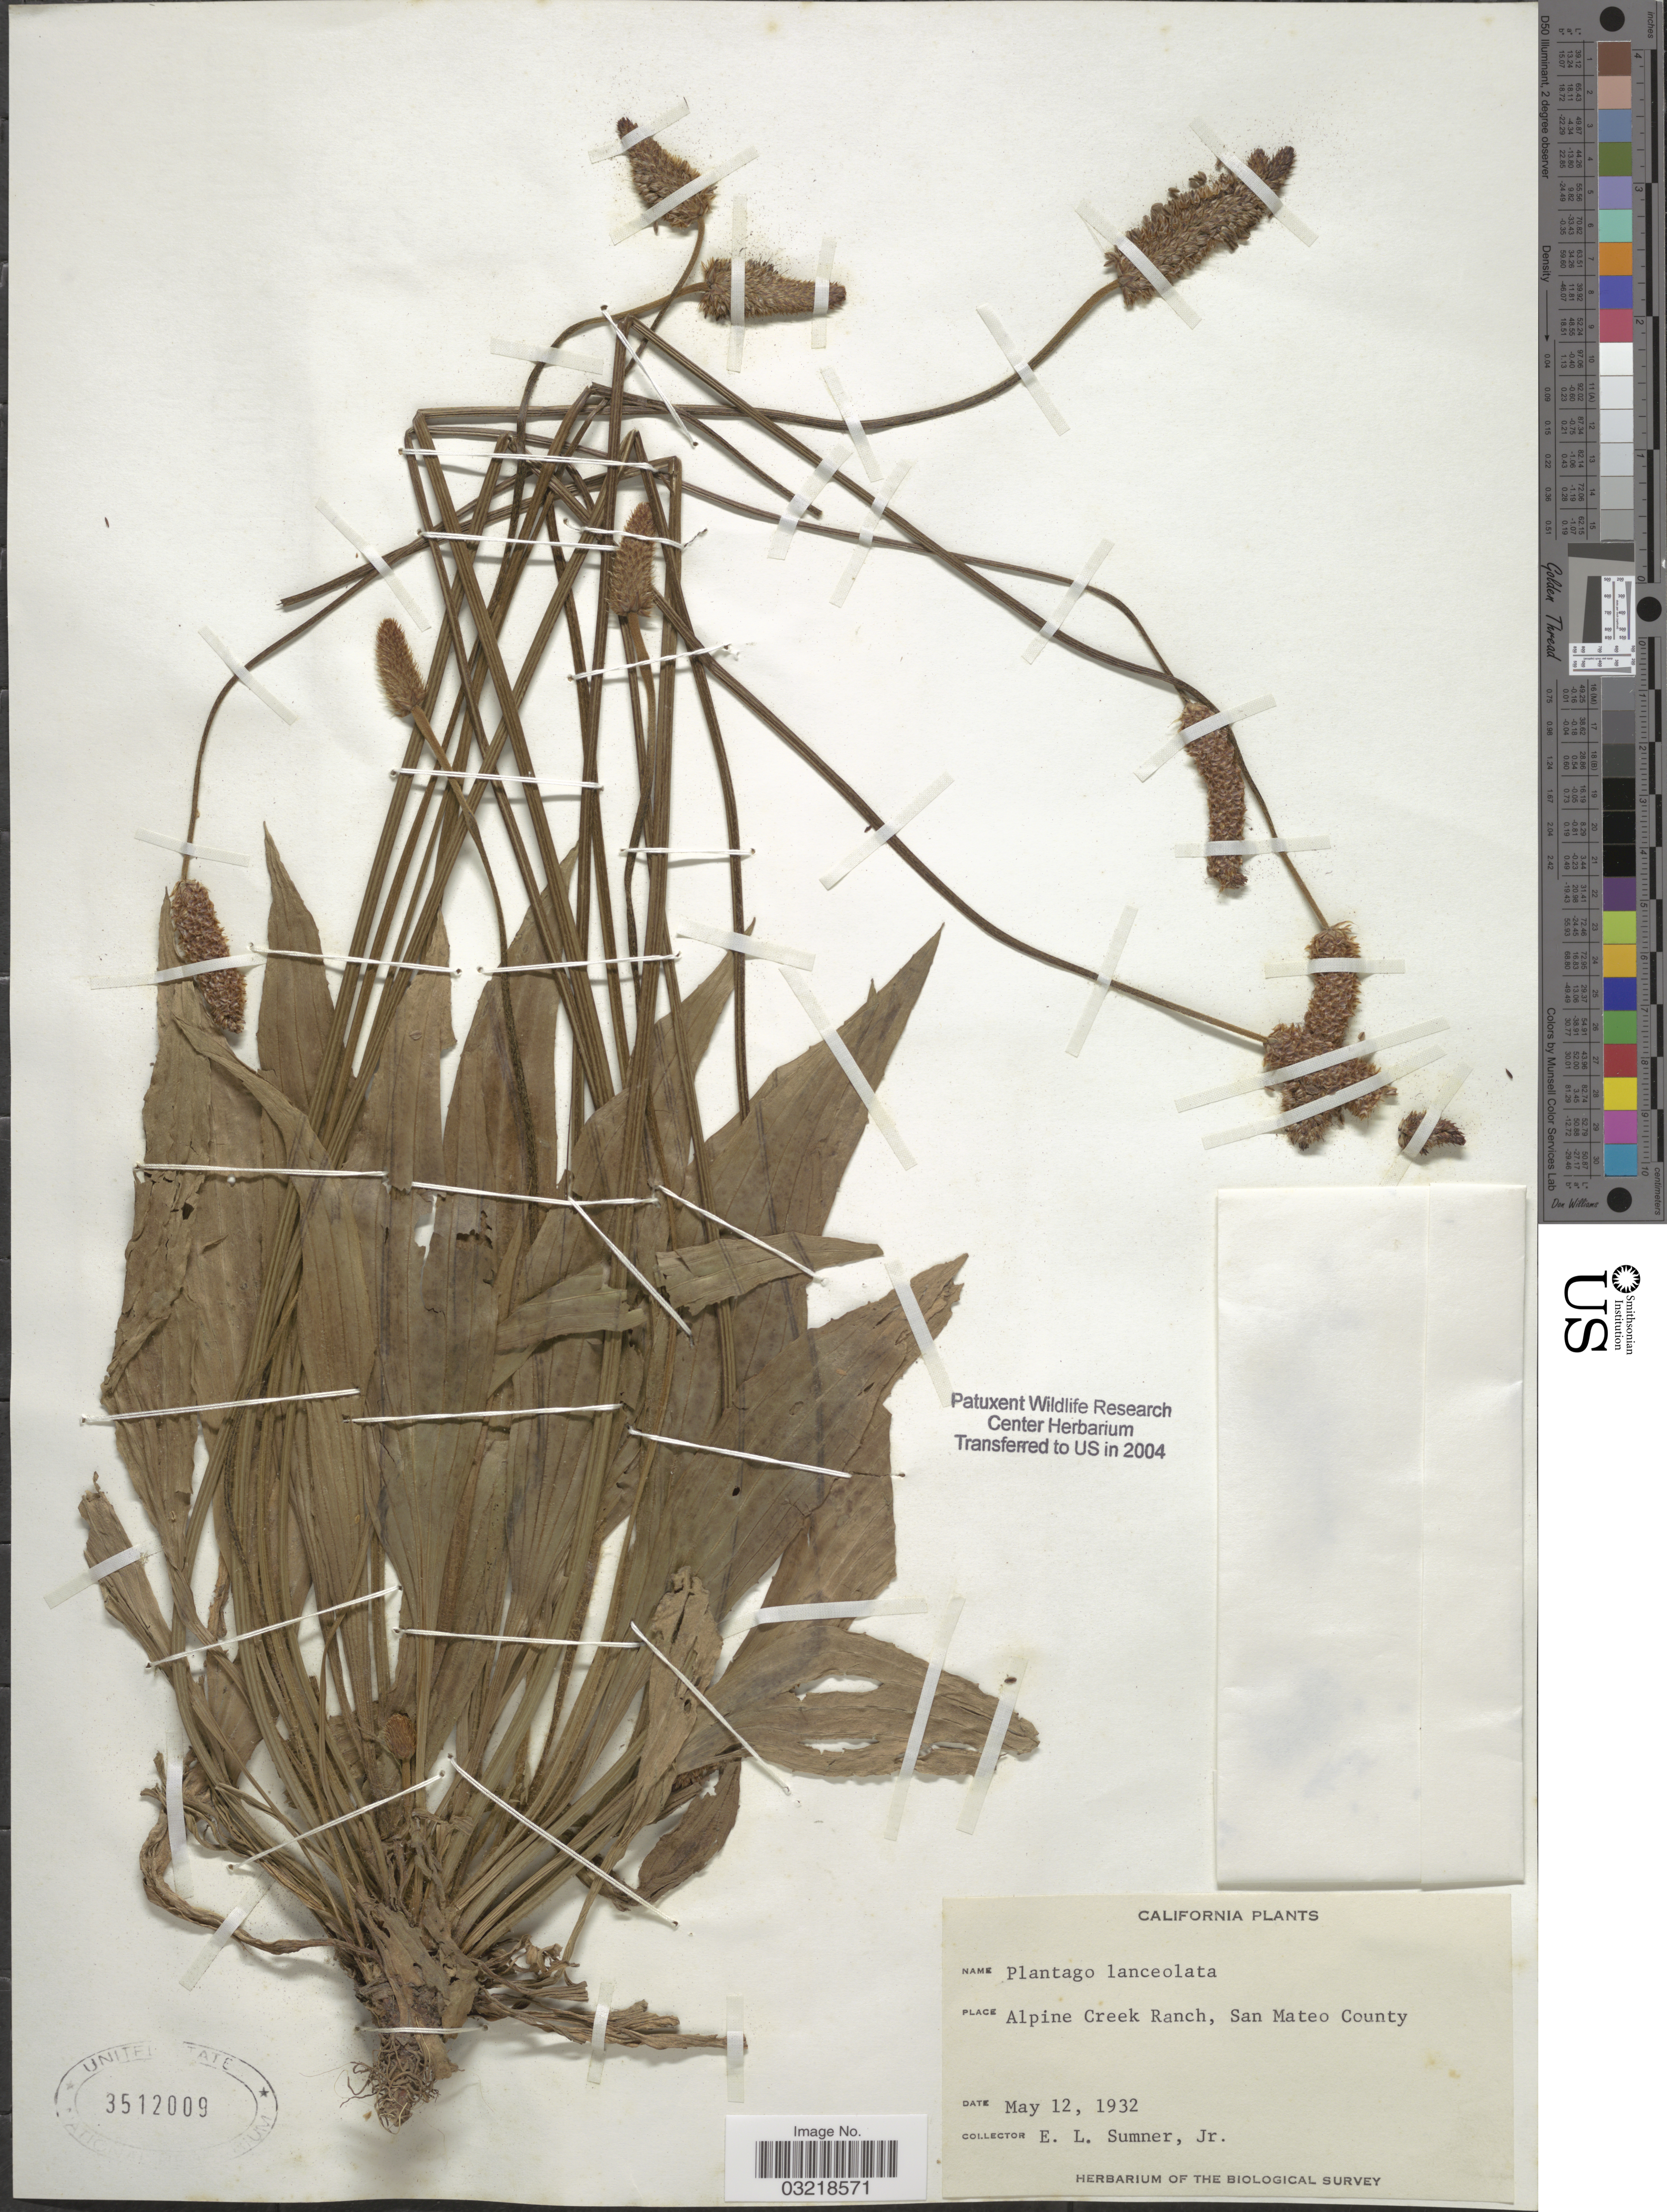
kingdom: Plantae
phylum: Tracheophyta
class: Magnoliopsida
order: Lamiales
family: Plantaginaceae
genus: Plantago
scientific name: Plantago lanceolata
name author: L.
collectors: E. Sumner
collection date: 1932-05-12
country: United States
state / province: California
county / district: San Mateo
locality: Alpine Creek Ranch, San Mateo County.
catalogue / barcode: US 3512009